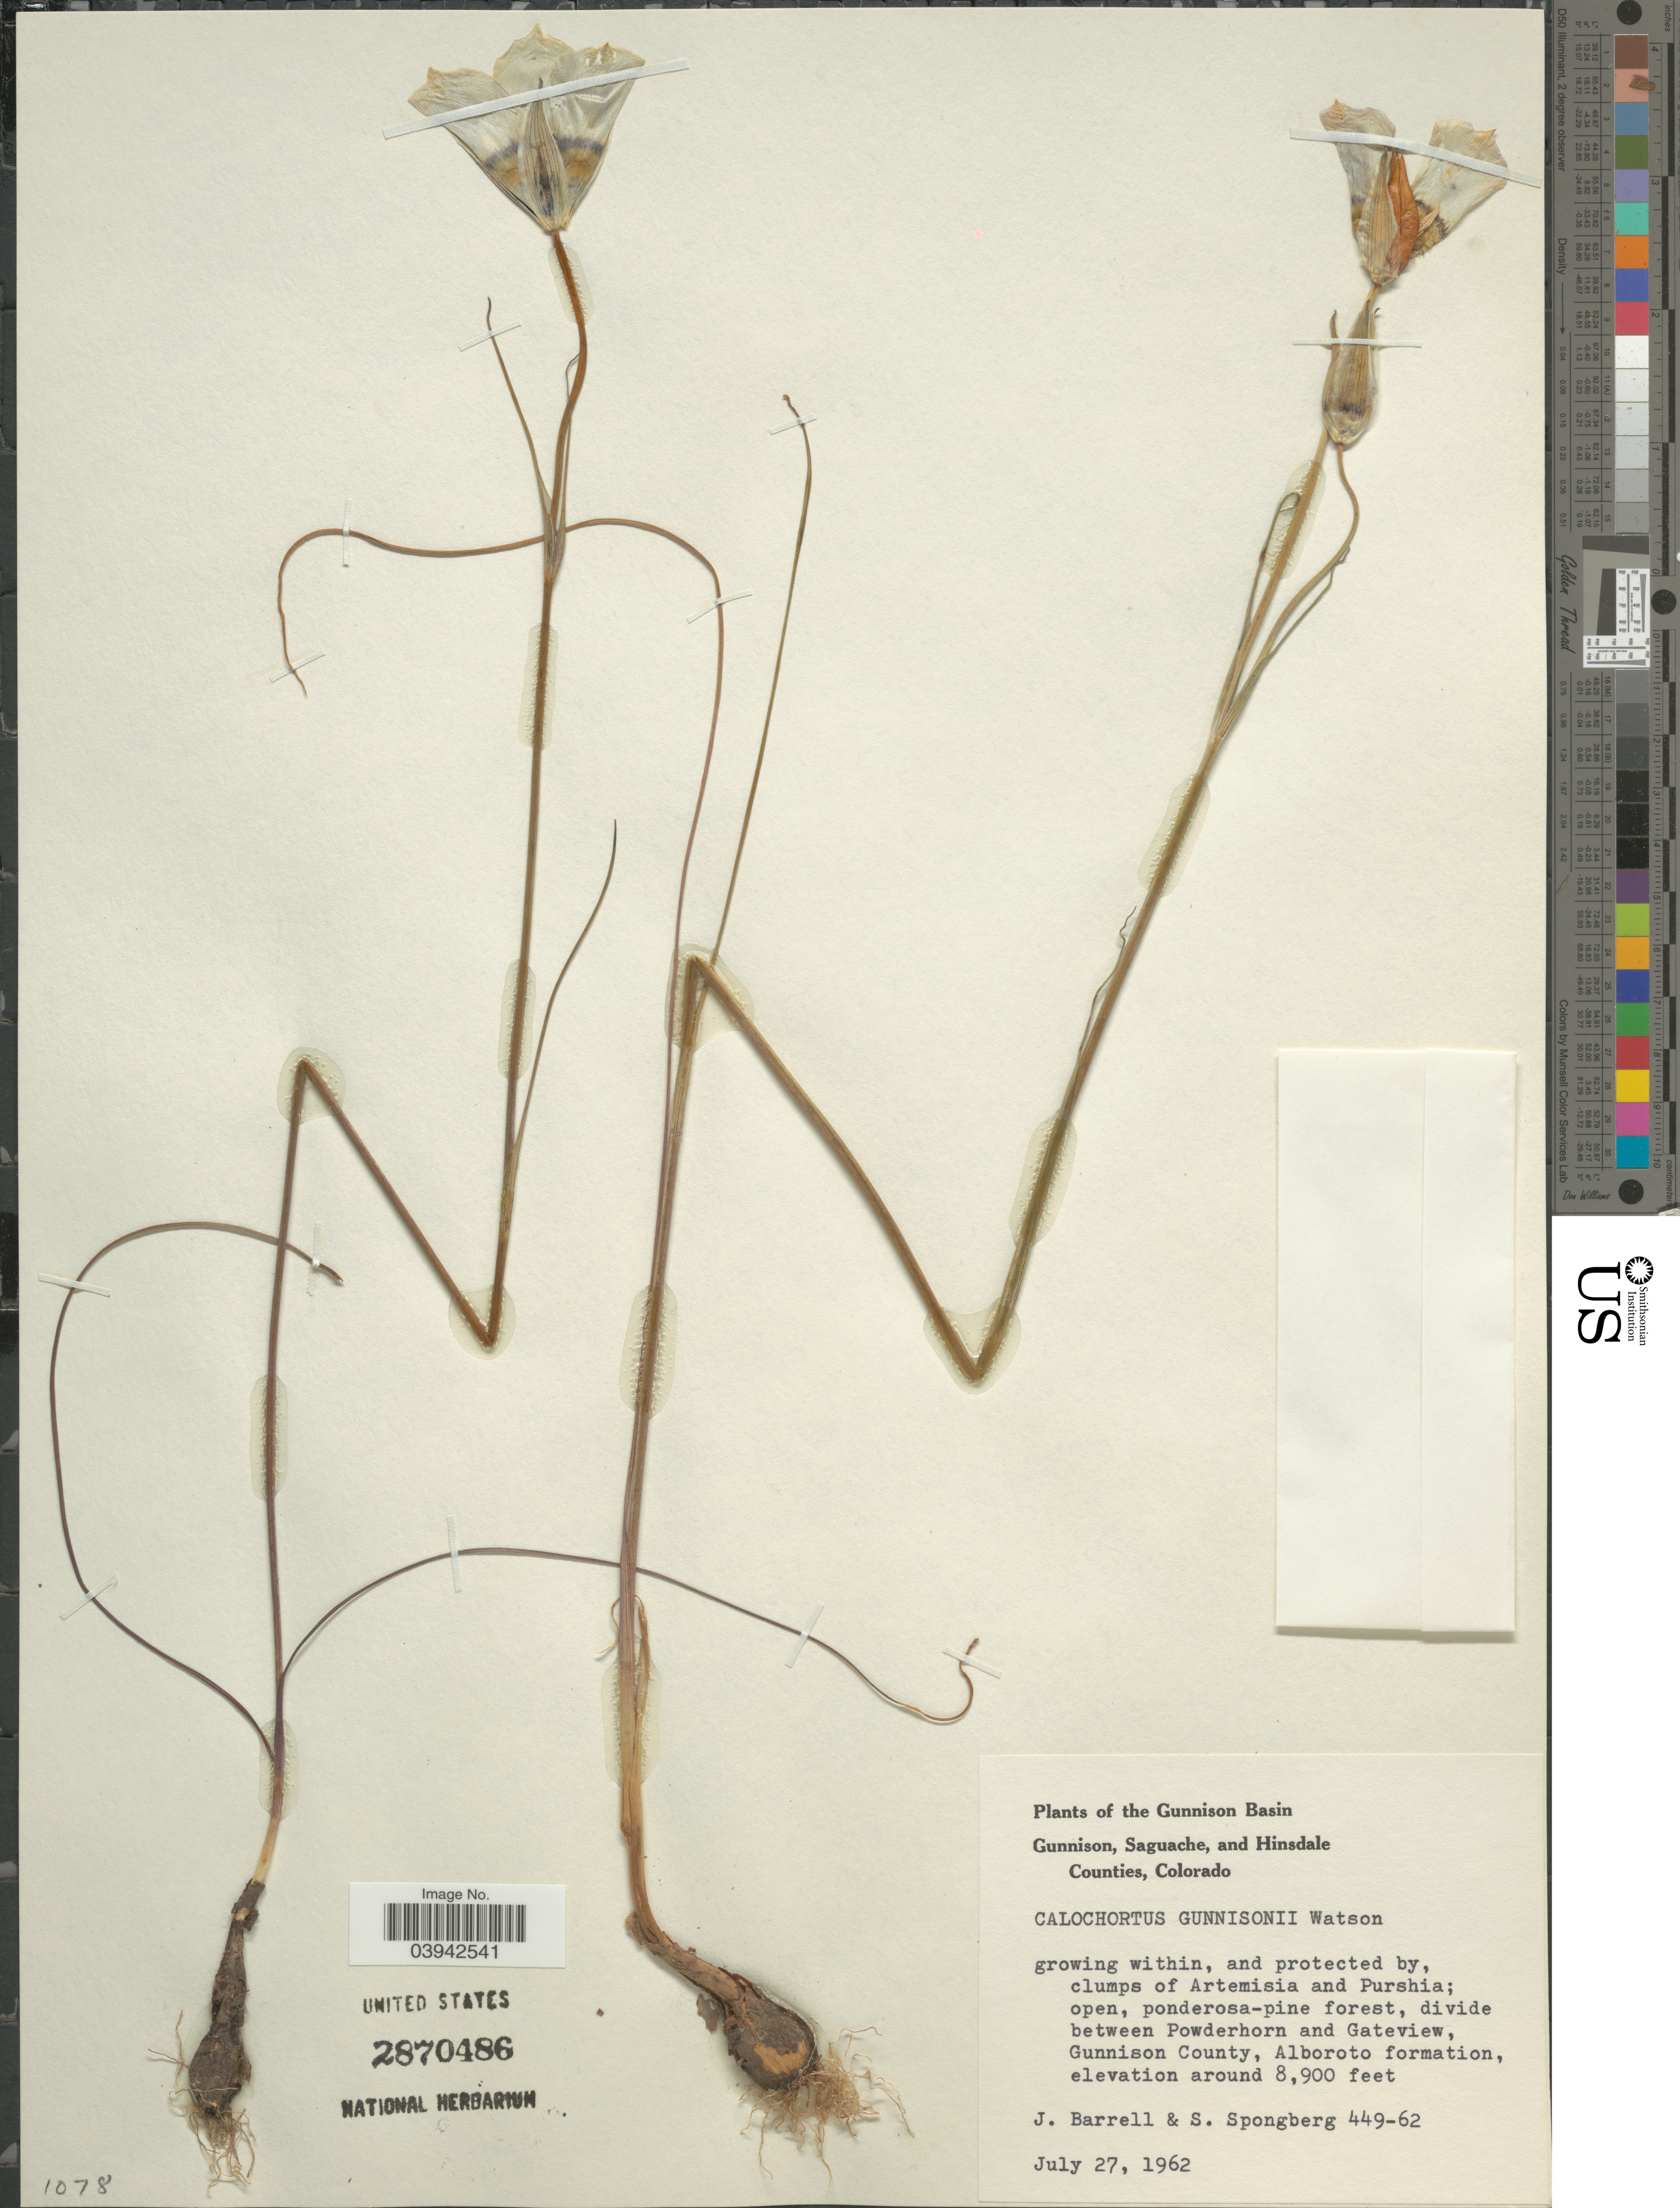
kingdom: Plantae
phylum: Tracheophyta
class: Liliopsida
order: Liliales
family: Liliaceae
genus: Calochortus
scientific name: Calochortus gunnisonii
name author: S. Watson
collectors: J. Barrell & S. A.Spongberg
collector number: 449-62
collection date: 1962-07-27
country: United States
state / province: Colorado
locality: The Gunnison Basin. Open, ponderosa-pine forest, divide between Powderhorn and Gateview, Gunnison County, Alboroto formation.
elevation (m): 2713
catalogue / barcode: US 2870486